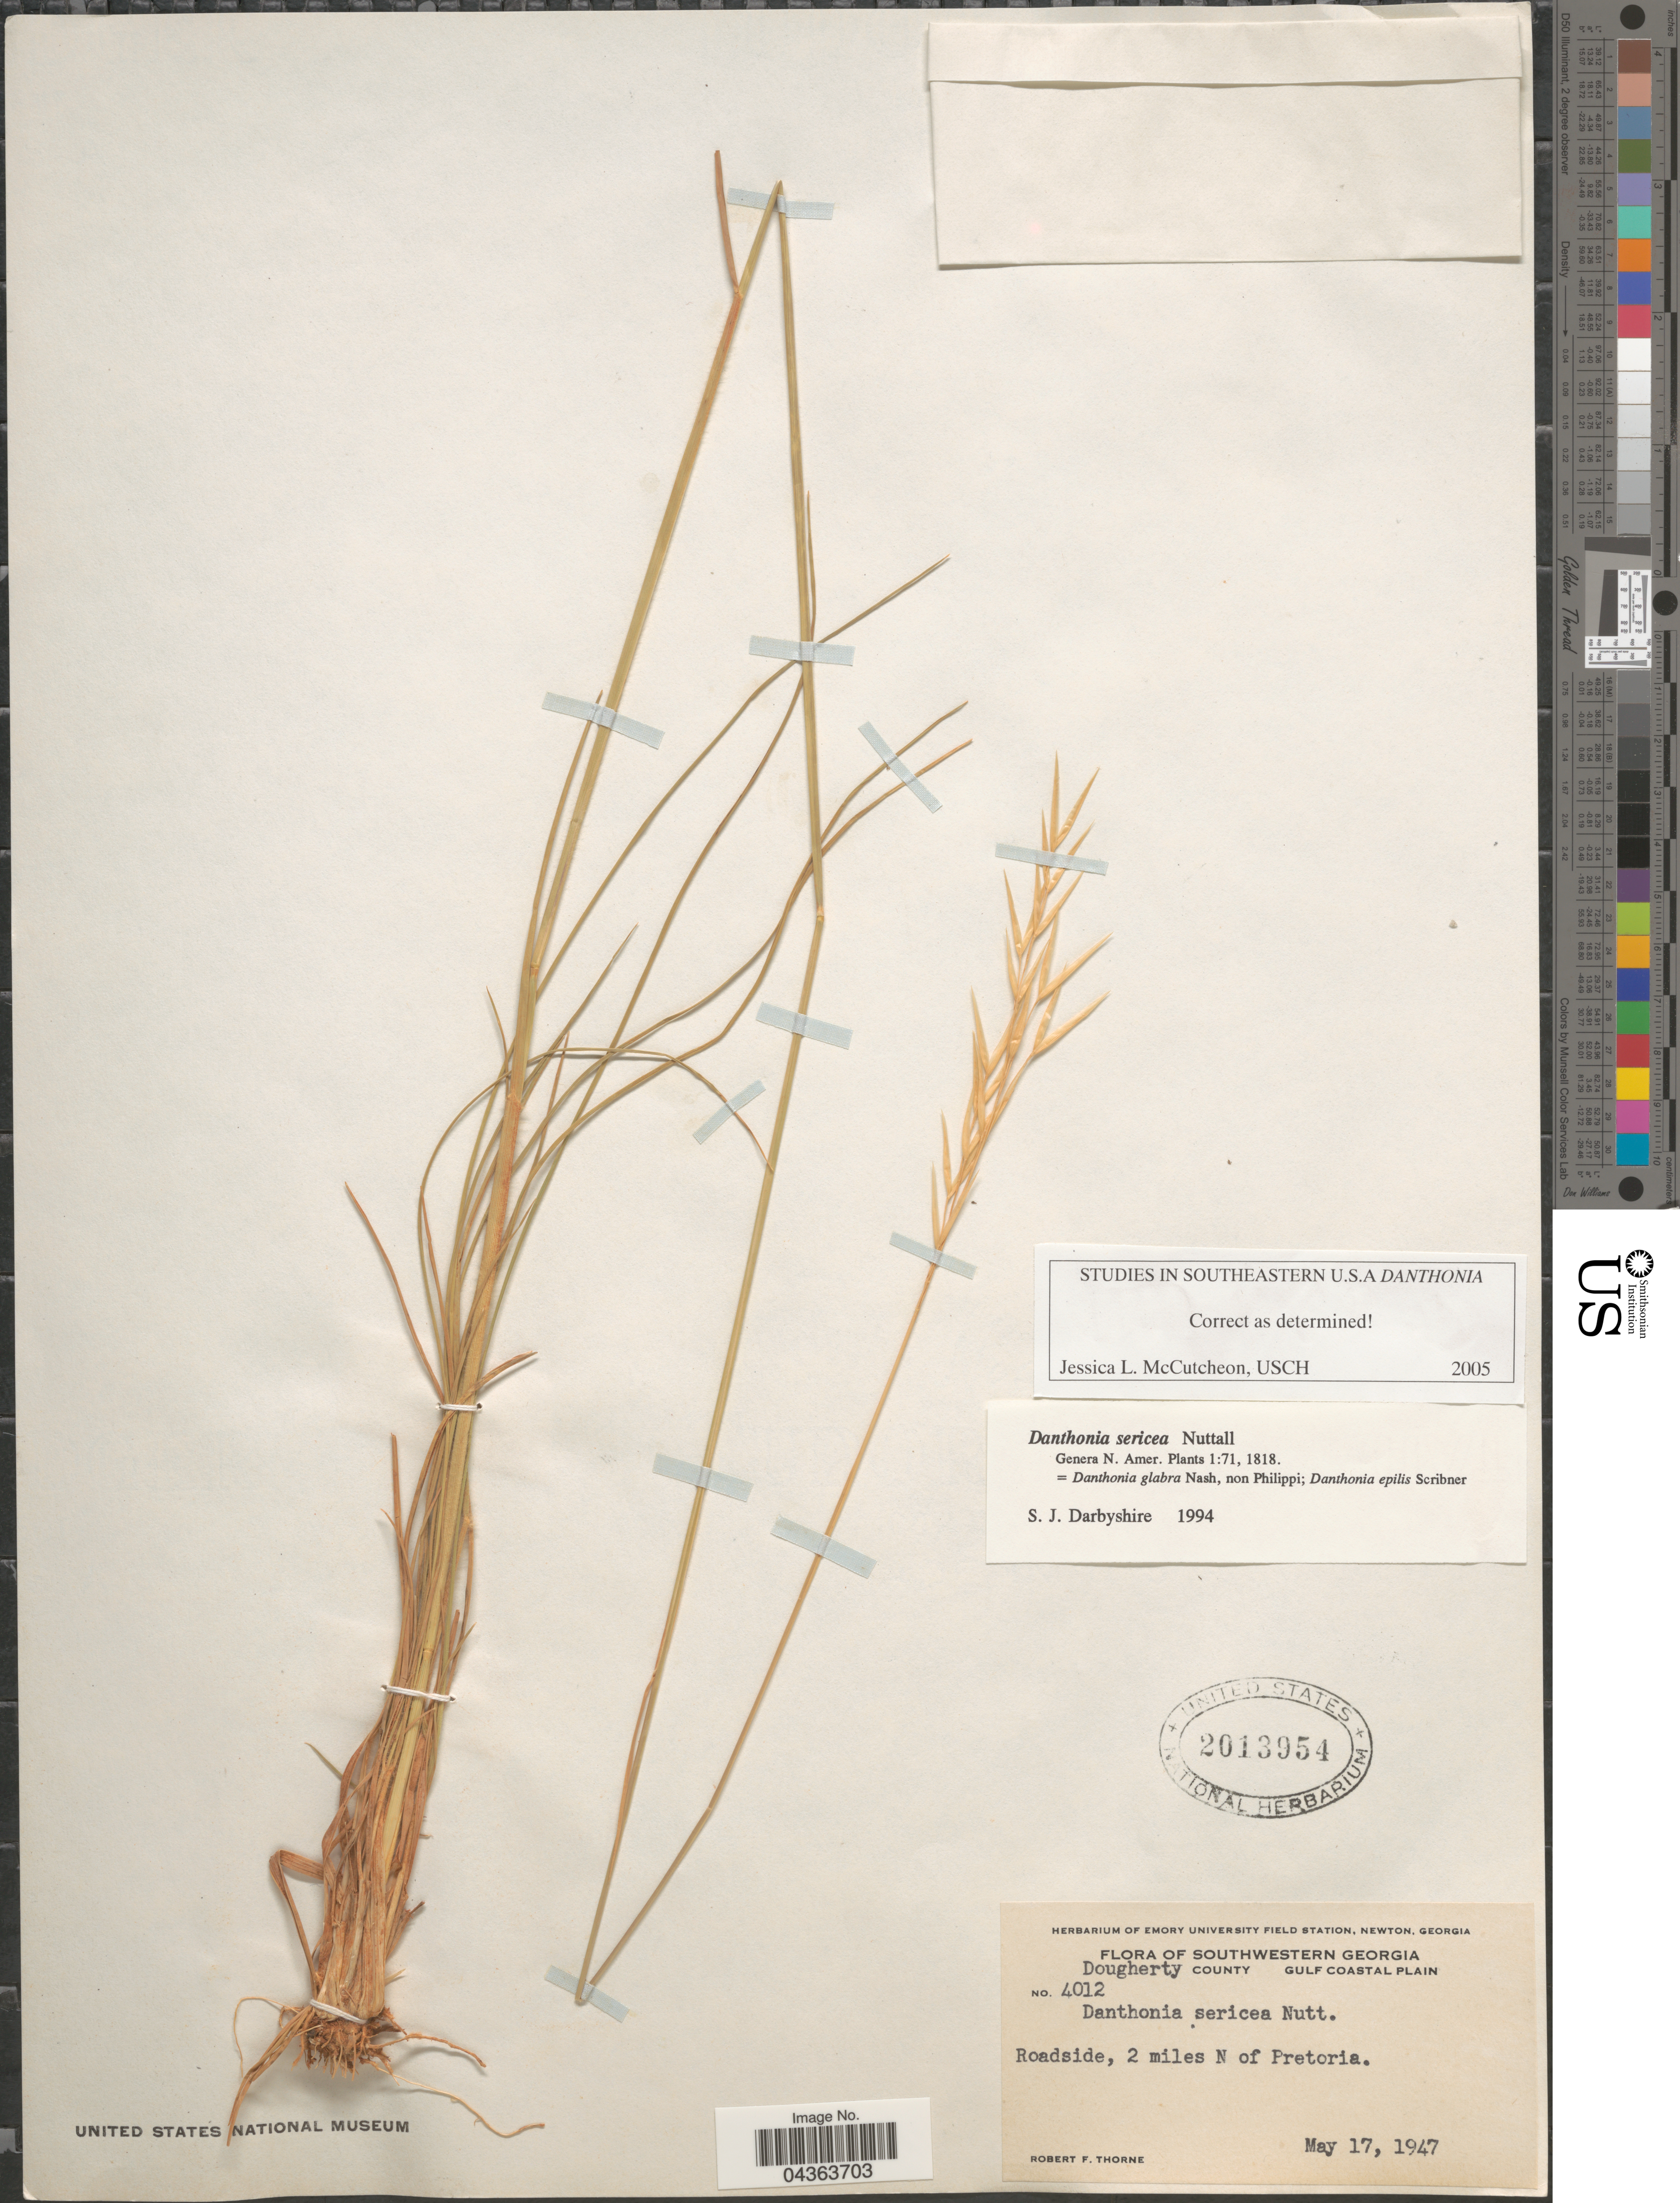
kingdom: Plantae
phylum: Tracheophyta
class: Liliopsida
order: Poales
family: Poaceae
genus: Danthonia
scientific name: Danthonia sericea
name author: Nutt.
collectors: R. F. Thorne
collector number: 4012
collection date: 1947-05-17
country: United States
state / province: Georgia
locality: Southwestern Georgia. Dougherty County. Gulf Coastal Plain. Roadside, 2 miles N of Pretoria.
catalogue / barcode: US 2013954